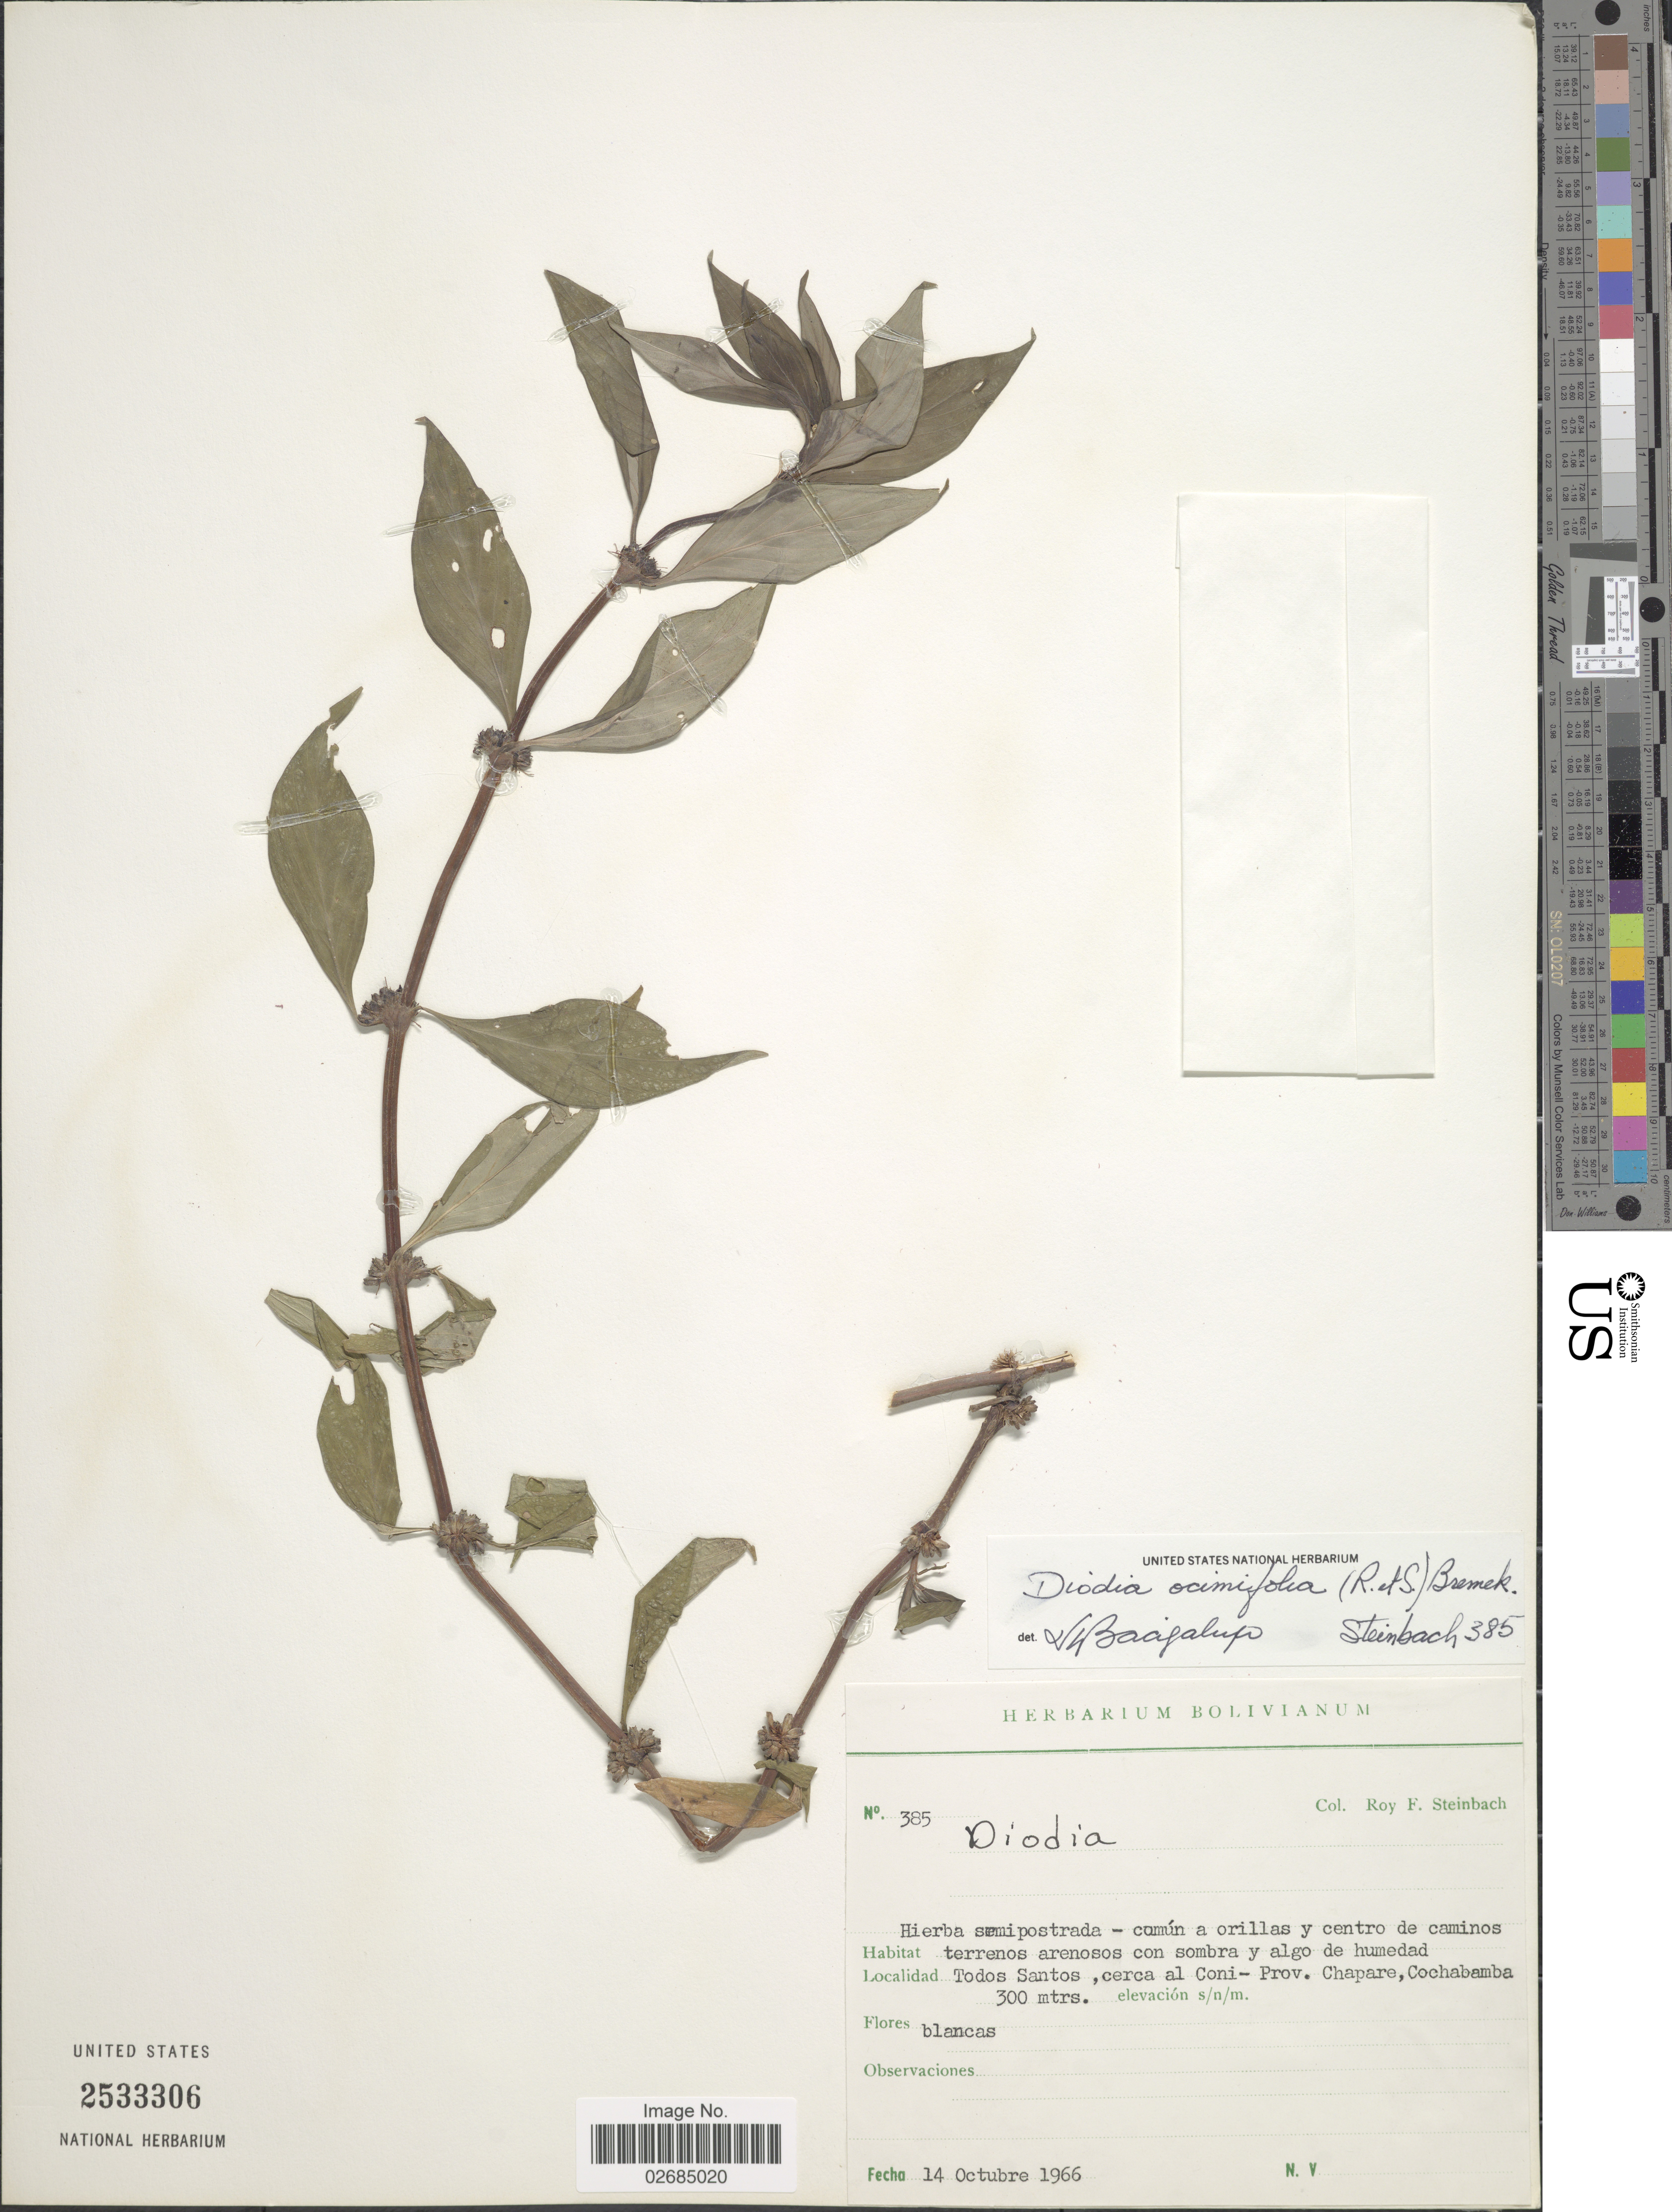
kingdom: Plantae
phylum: Tracheophyta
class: Magnoliopsida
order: Gentianales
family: Rubiaceae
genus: Diodia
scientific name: Diodia ocimifolia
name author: (Willd. ex Roem. & Schult.) Bremek.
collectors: R. F. Steinbach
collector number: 385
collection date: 1966-10-14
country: Bolivia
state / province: Cochabamba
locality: Todos Santos, cerca al Coni- Prov. Chapare.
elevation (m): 300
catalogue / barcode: US 2533306